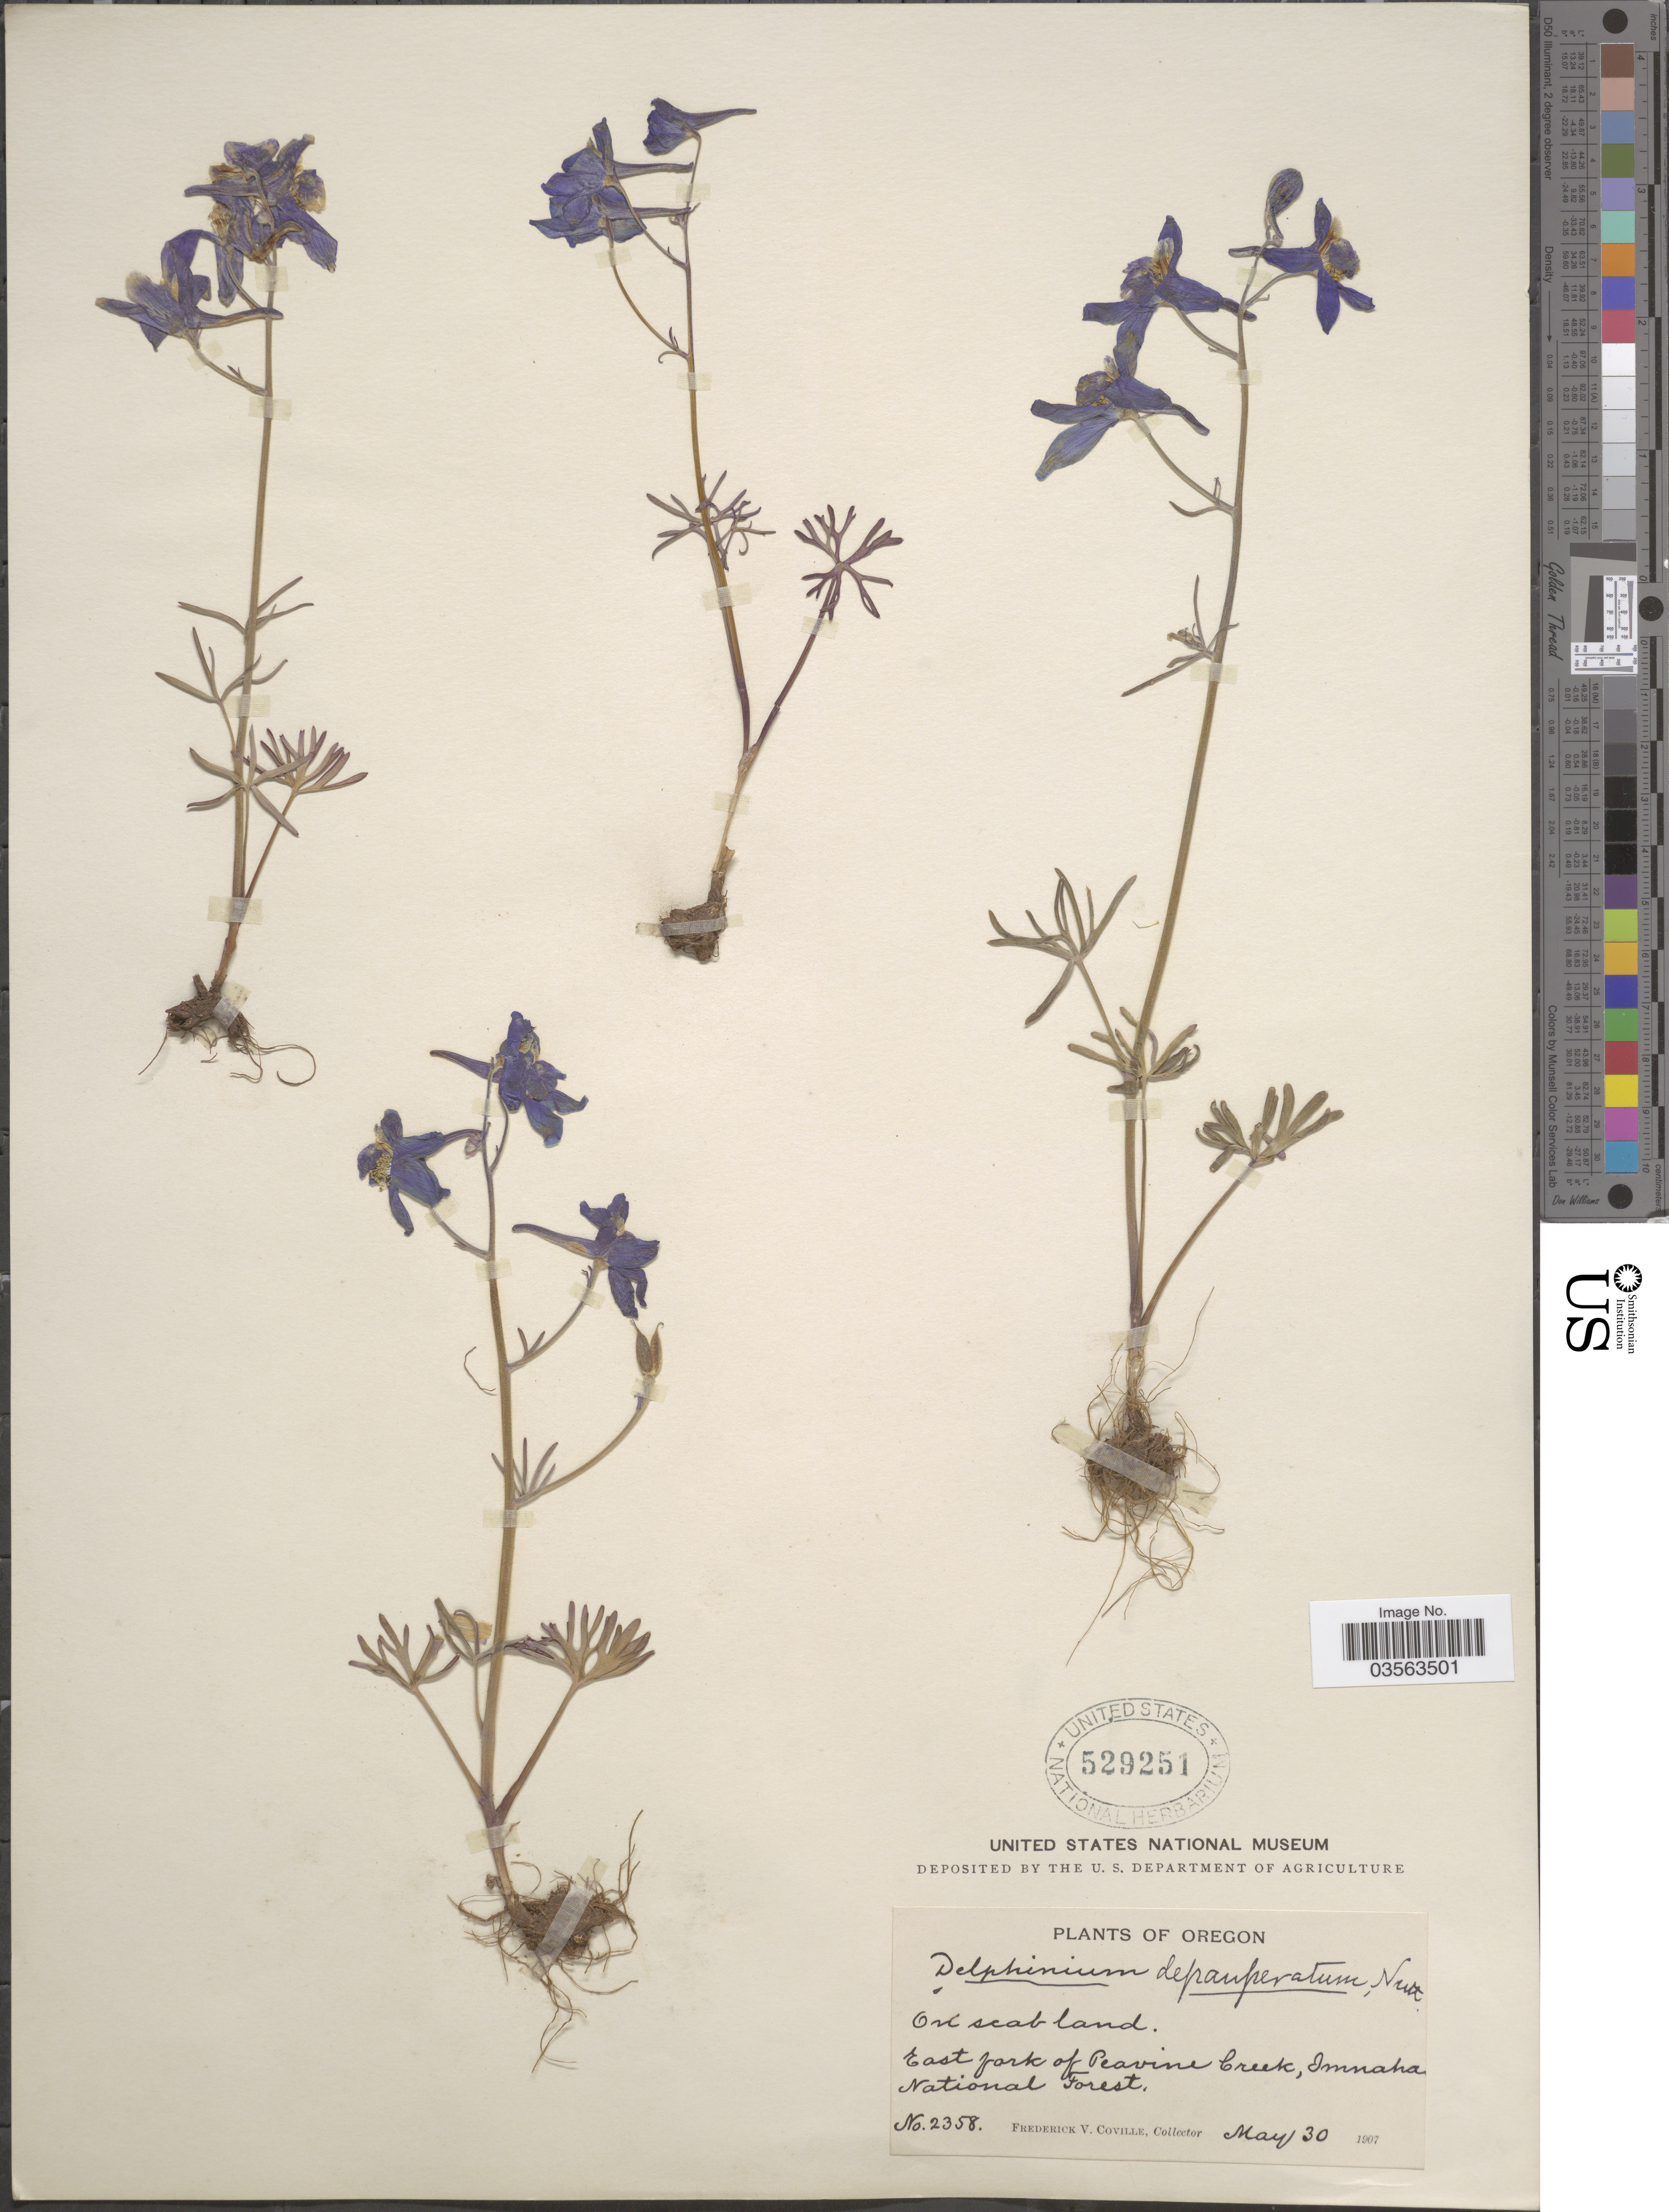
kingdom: Plantae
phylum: Tracheophyta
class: Magnoliopsida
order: Ranunculales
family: Ranunculaceae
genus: Delphinium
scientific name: Delphinium menziesii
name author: DC.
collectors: F. V. Coville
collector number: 2358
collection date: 1907-05-30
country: United States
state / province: Oregon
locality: East Fork of Peavine Creek, Imnaha National Forest.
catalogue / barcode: US 529251